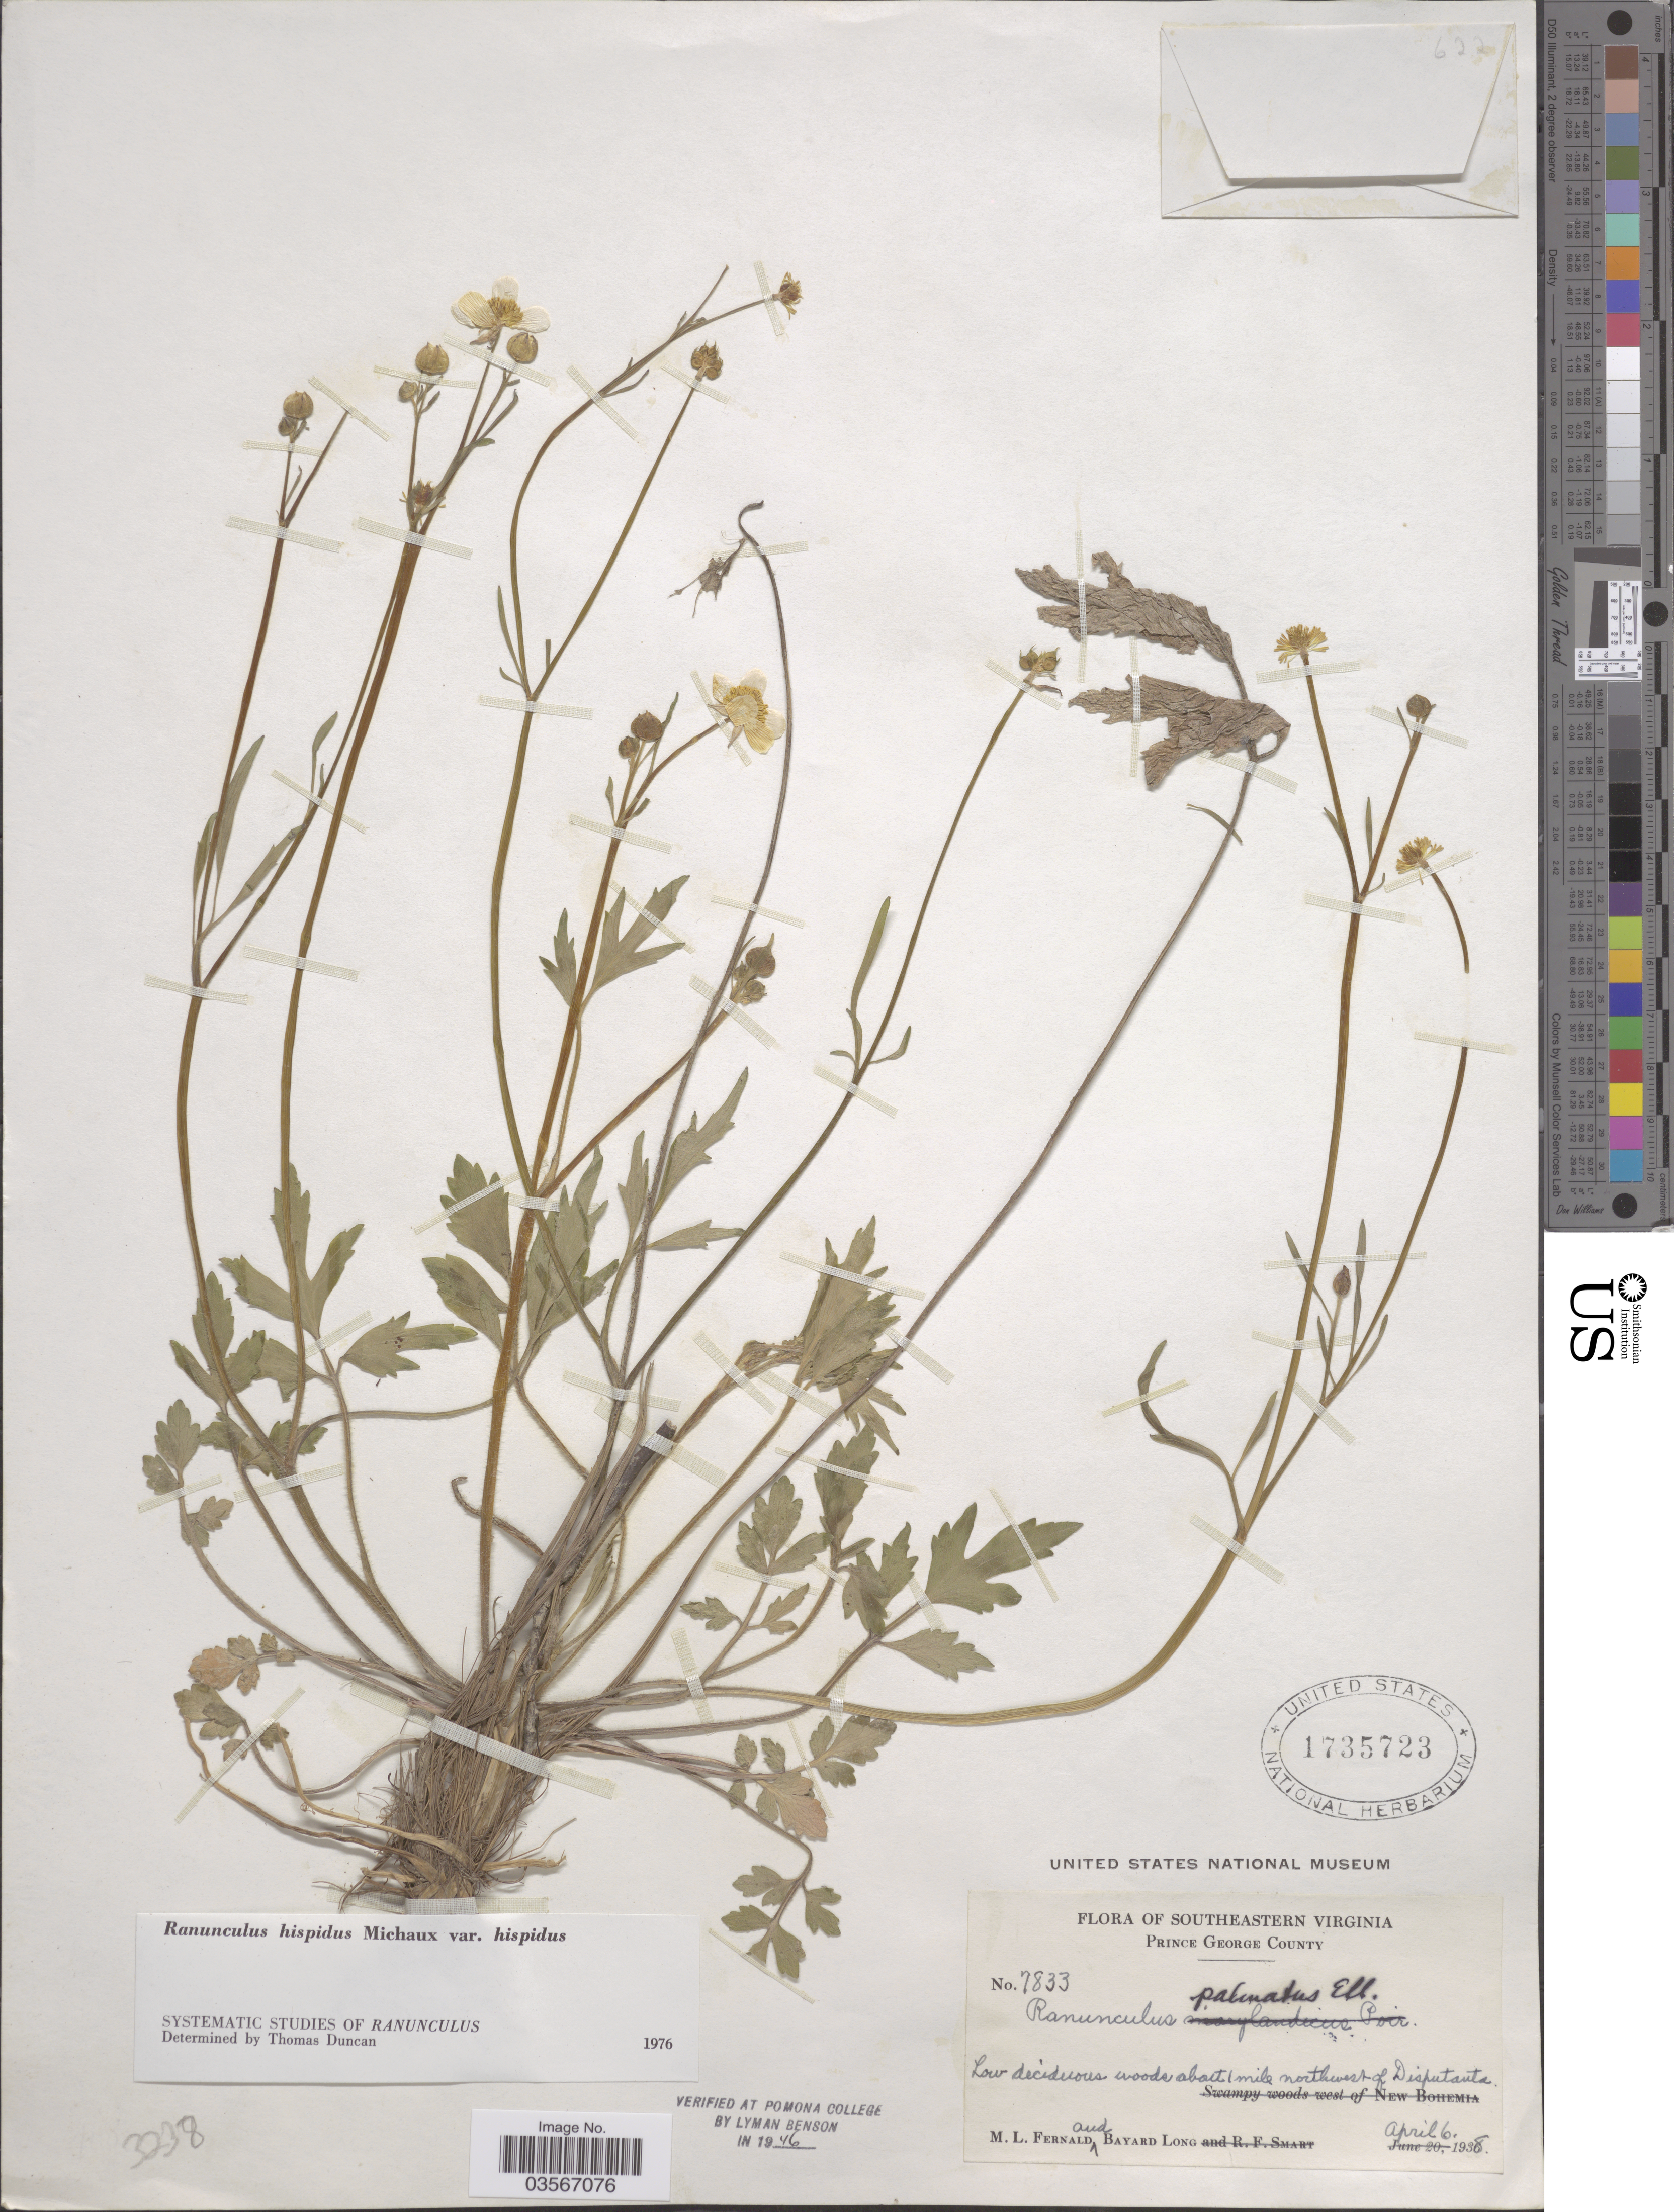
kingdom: Plantae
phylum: Tracheophyta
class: Magnoliopsida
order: Ranunculales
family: Ranunculaceae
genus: Ranunculus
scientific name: Ranunculus hispidus var. hispidus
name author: Michx.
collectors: M. L. Fernald & B. Long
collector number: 7833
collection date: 1938-04-06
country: United States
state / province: Virginia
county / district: Prince George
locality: Southeastern Virginia. Prince George County. About 1 mile northwest of Disputants.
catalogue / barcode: US 1735723